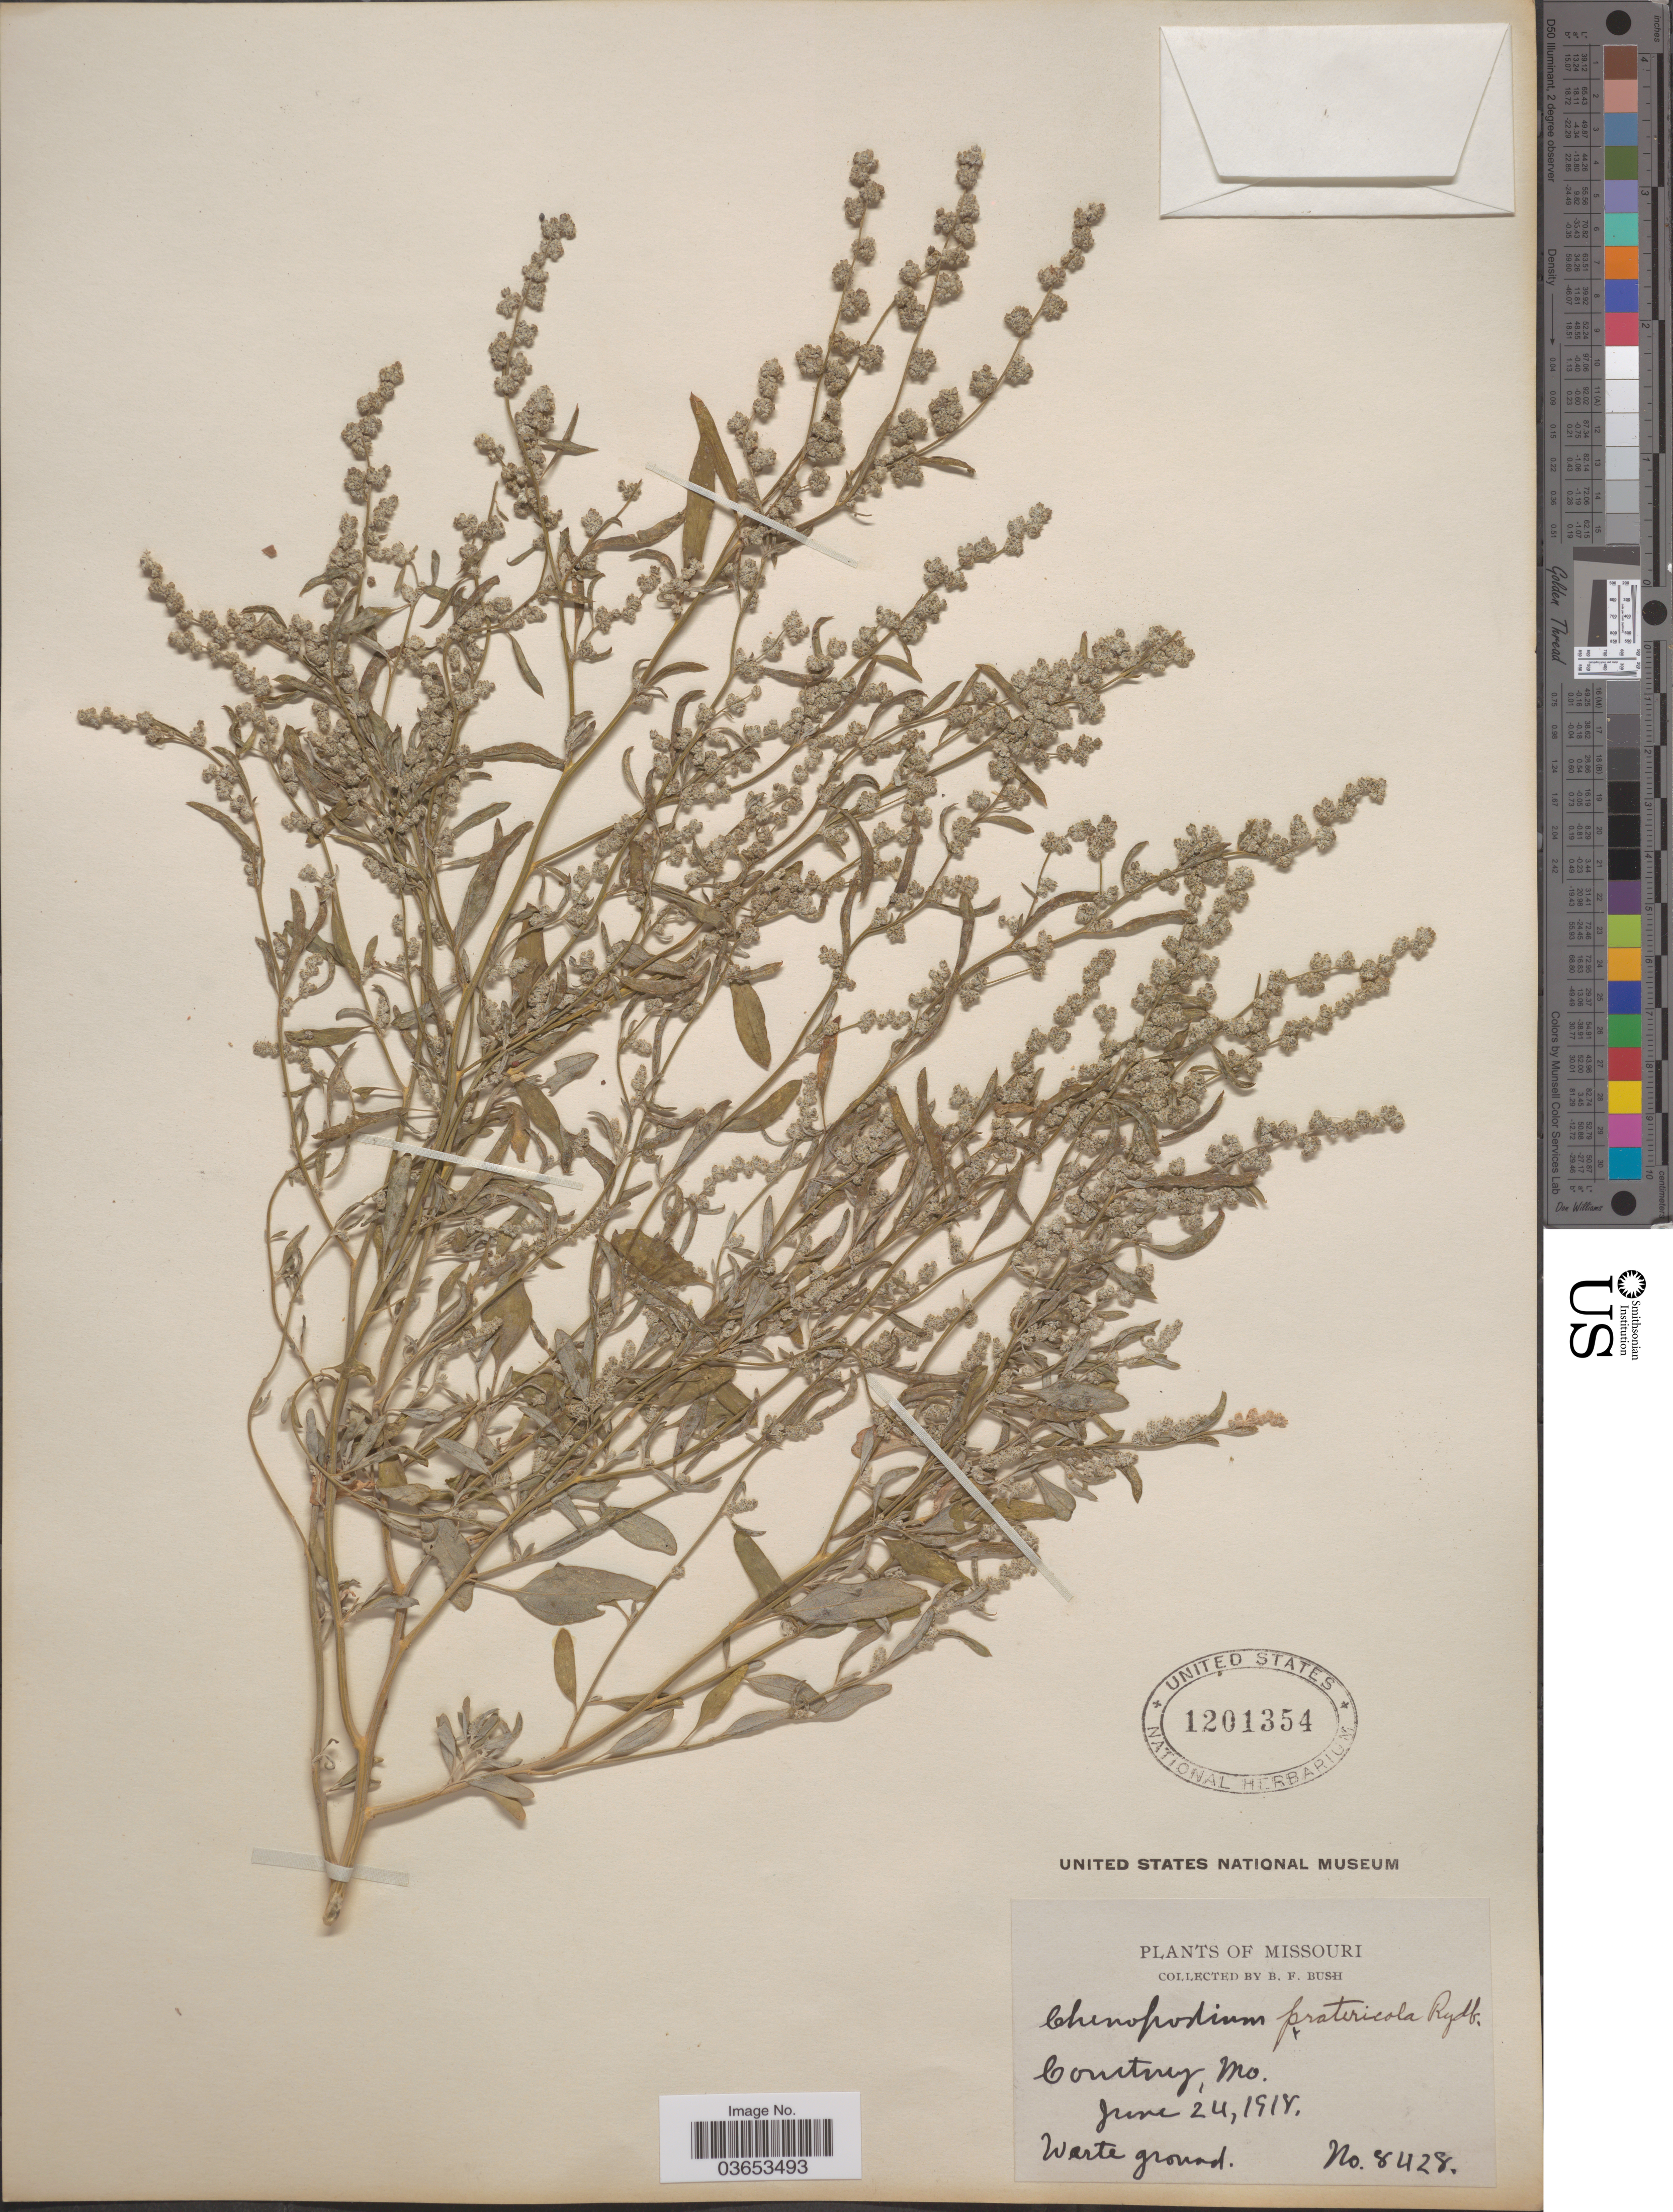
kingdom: Plantae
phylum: Tracheophyta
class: Magnoliopsida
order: Caryophyllales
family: Amaranthaceae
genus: Chenopodium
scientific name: Chenopodium leptophyllum var. leptophylloides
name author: (Murr) Thell. & Aellen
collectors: B. F. Bush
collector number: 8428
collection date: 1918-06-24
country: United States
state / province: Missouri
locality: Courtney.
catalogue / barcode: US 1201354